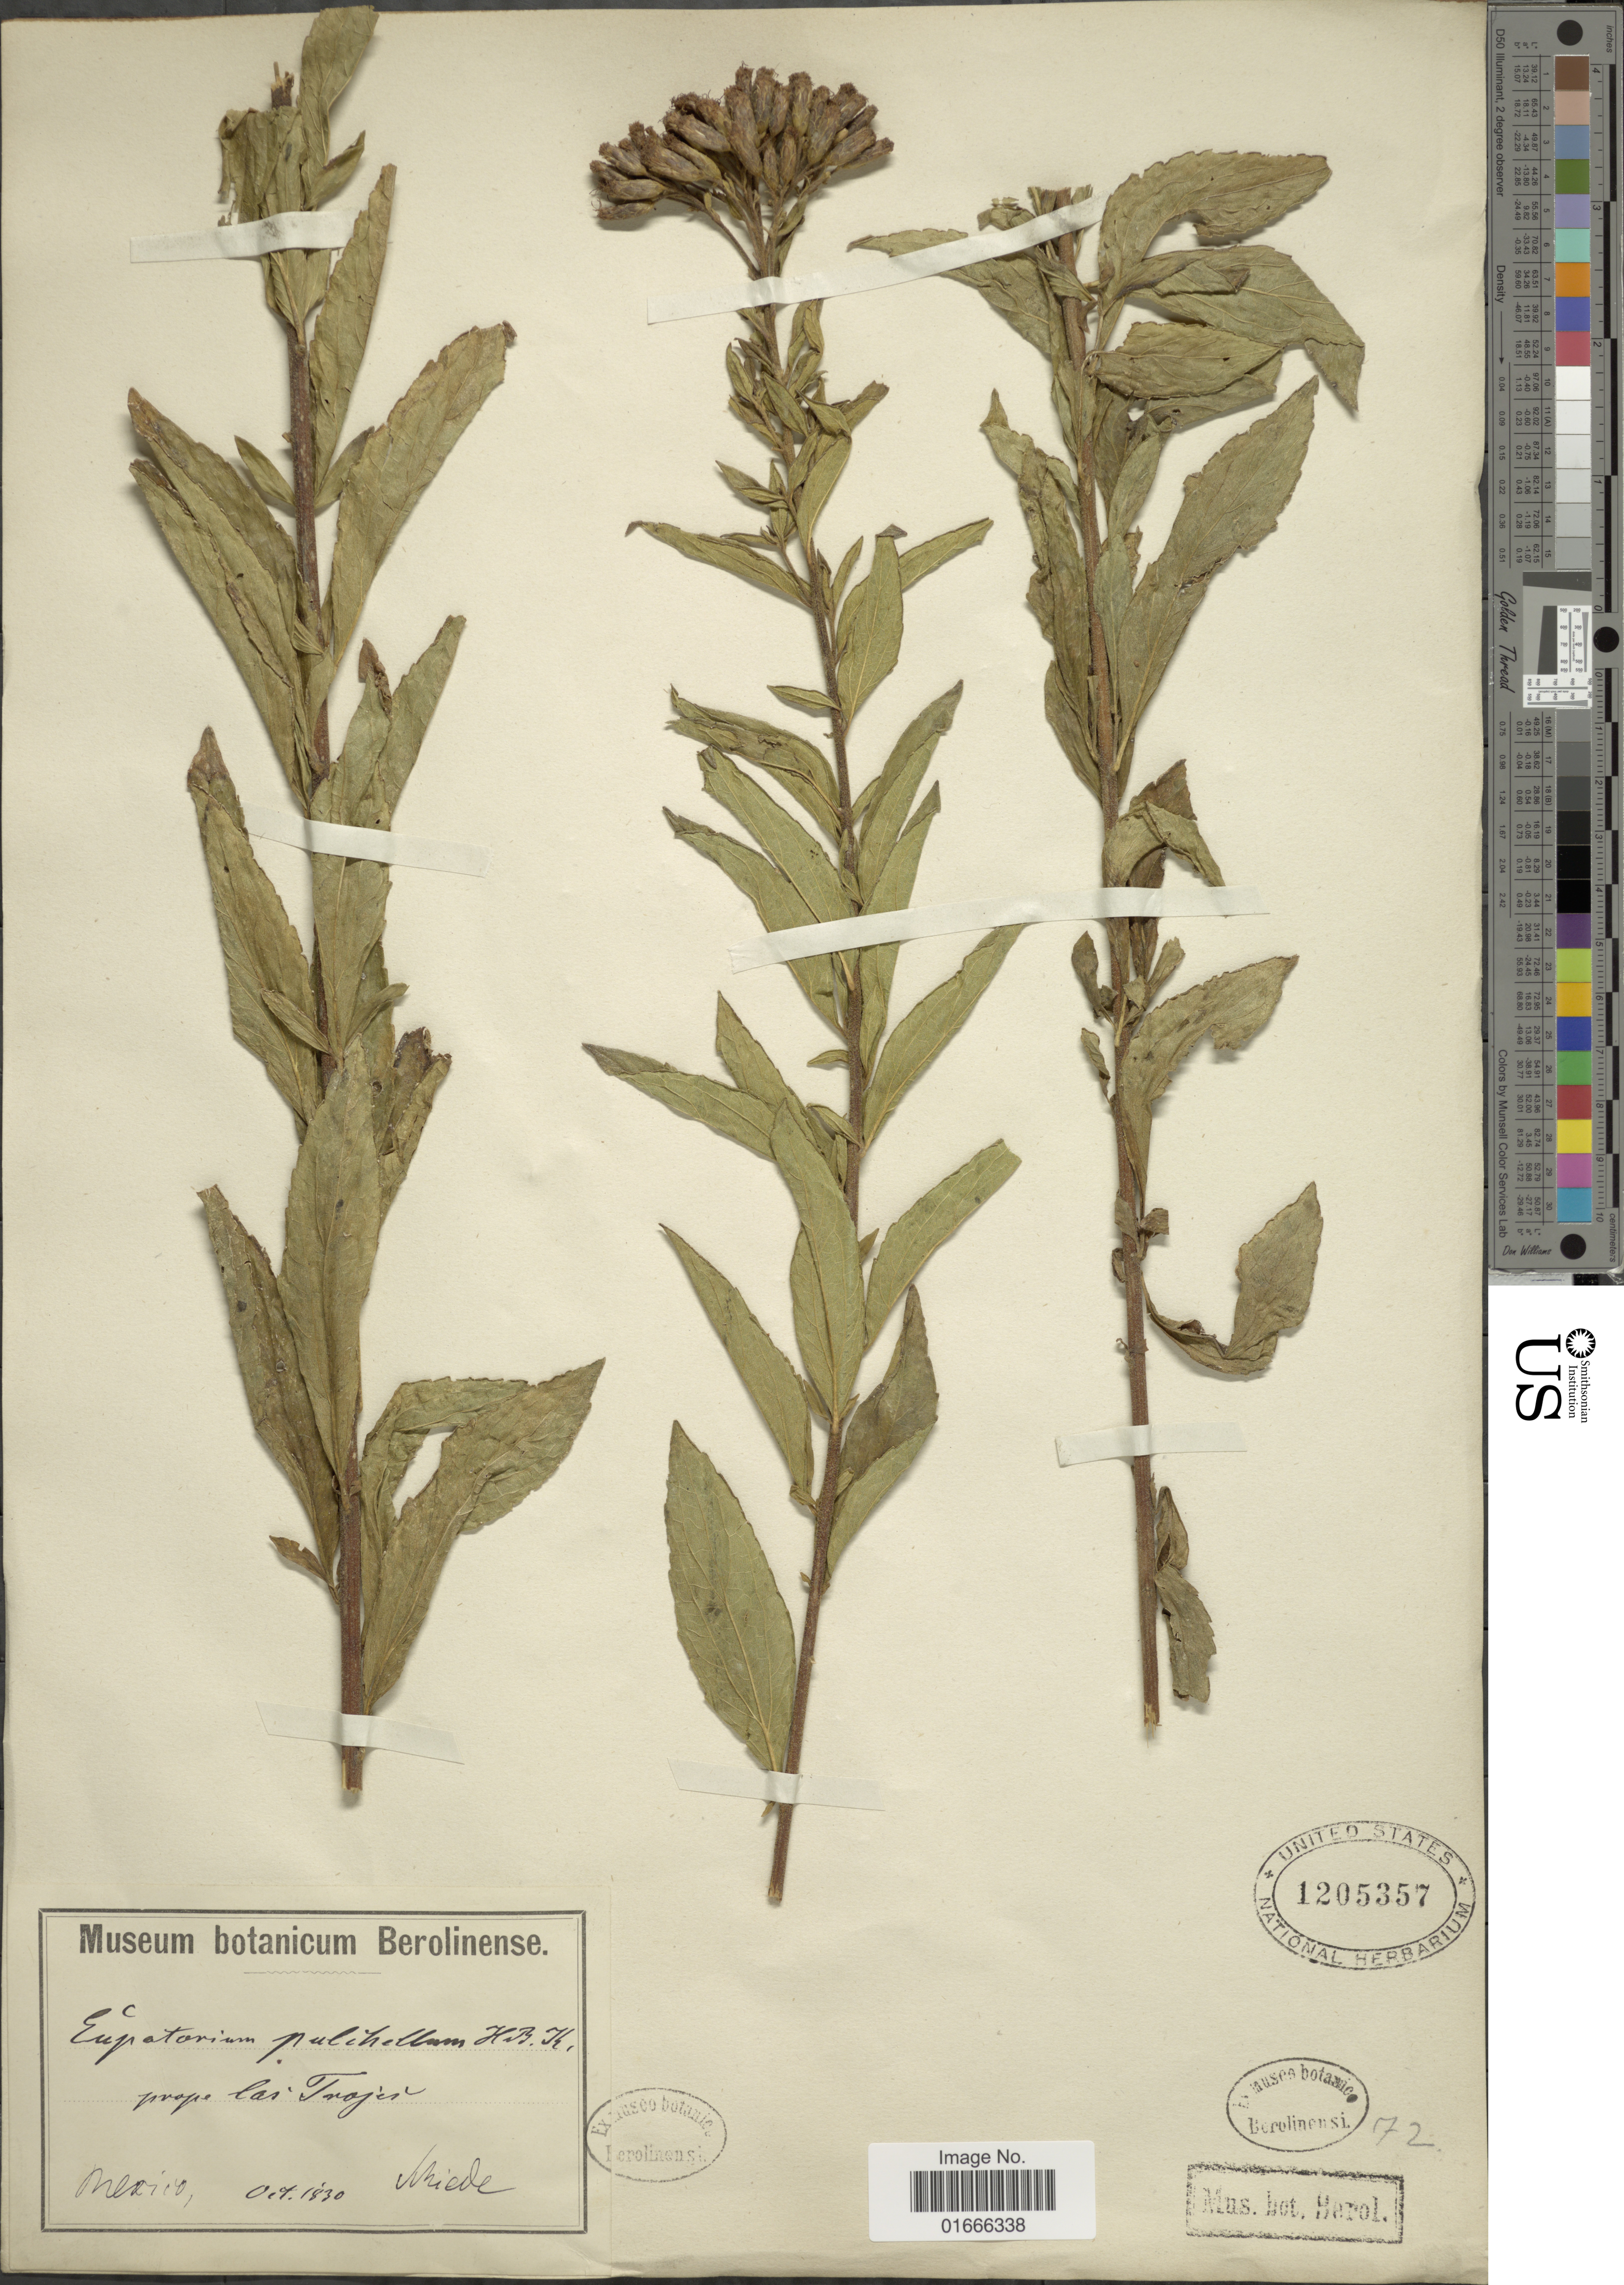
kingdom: Plantae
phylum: Tracheophyta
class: Magnoliopsida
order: Asterales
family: Asteraceae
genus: Chromolaena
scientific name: Chromolaena pulchella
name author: (Kunth) R.M. King & H. Rob.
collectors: C. J. W. Schiede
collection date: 1830-10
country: Mexico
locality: Prope Las Trojes.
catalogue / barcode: US 1205357